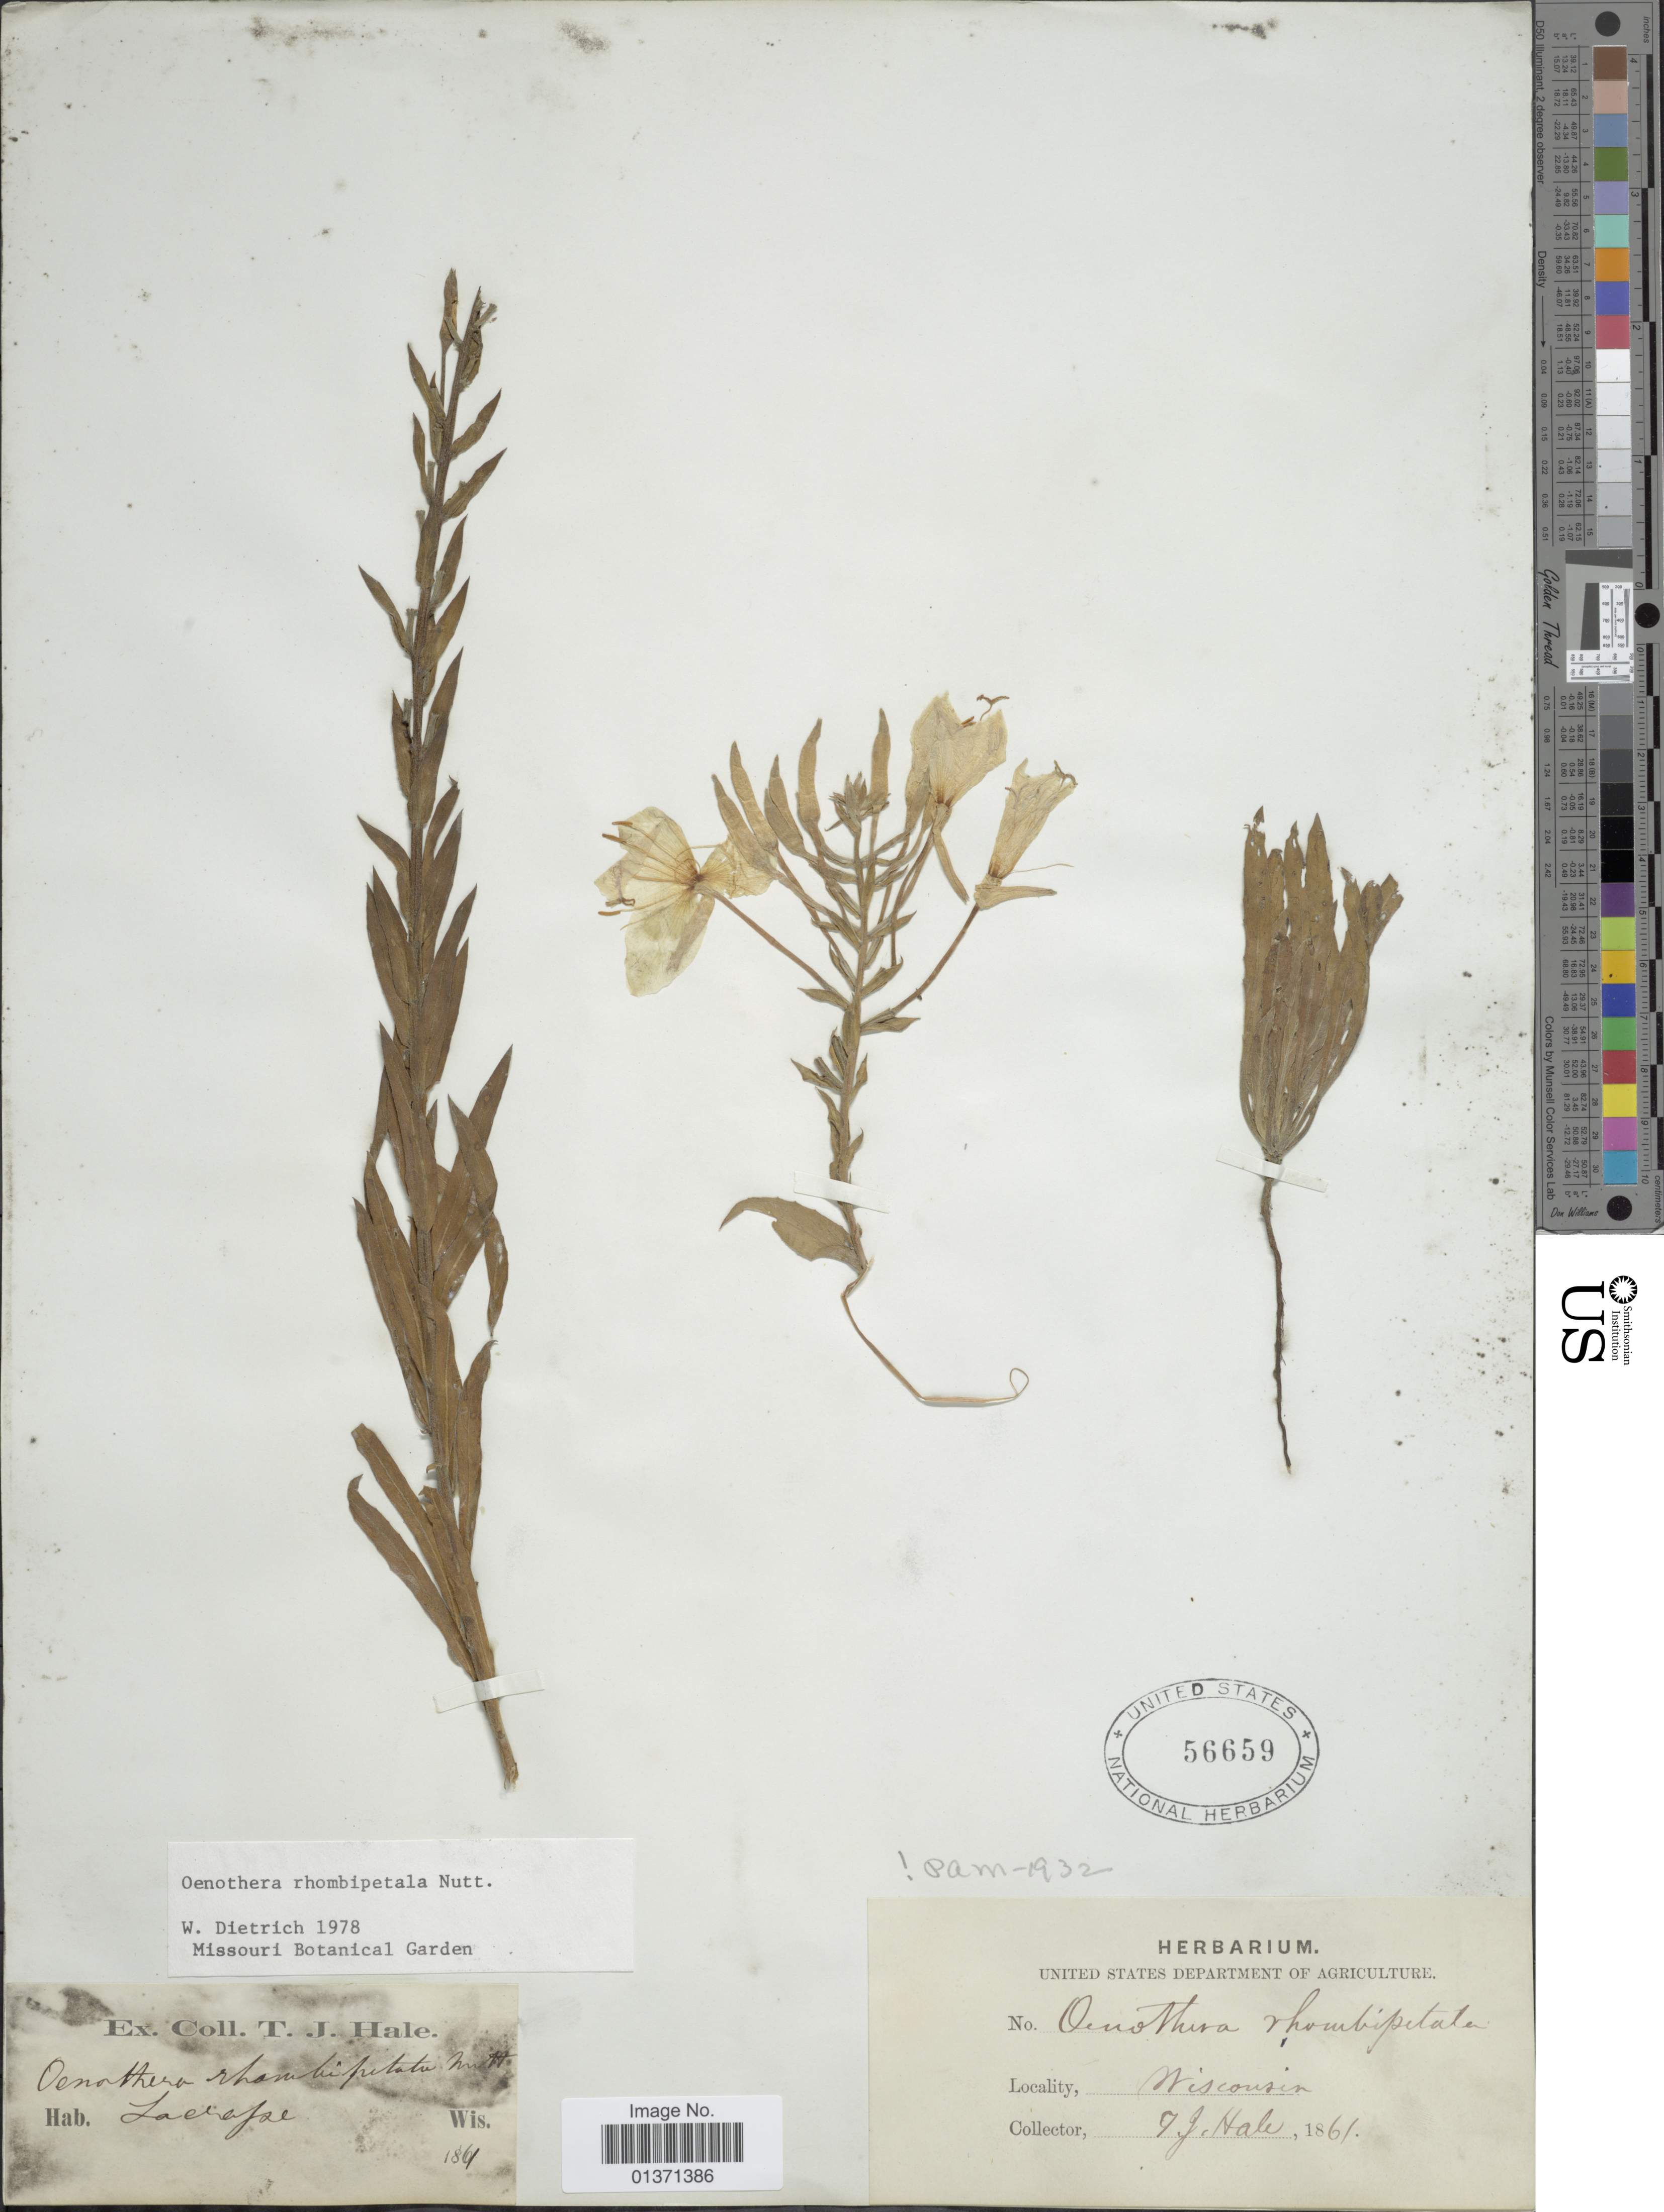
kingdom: Plantae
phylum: Tracheophyta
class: Magnoliopsida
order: Myrtales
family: Onagraceae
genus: Oenothera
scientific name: Oenothera rhombipetala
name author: Nutt. ex Torr & A. Gray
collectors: T. Hale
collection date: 1861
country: United States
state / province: Wisconsin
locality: Lacrosse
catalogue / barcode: US 56659